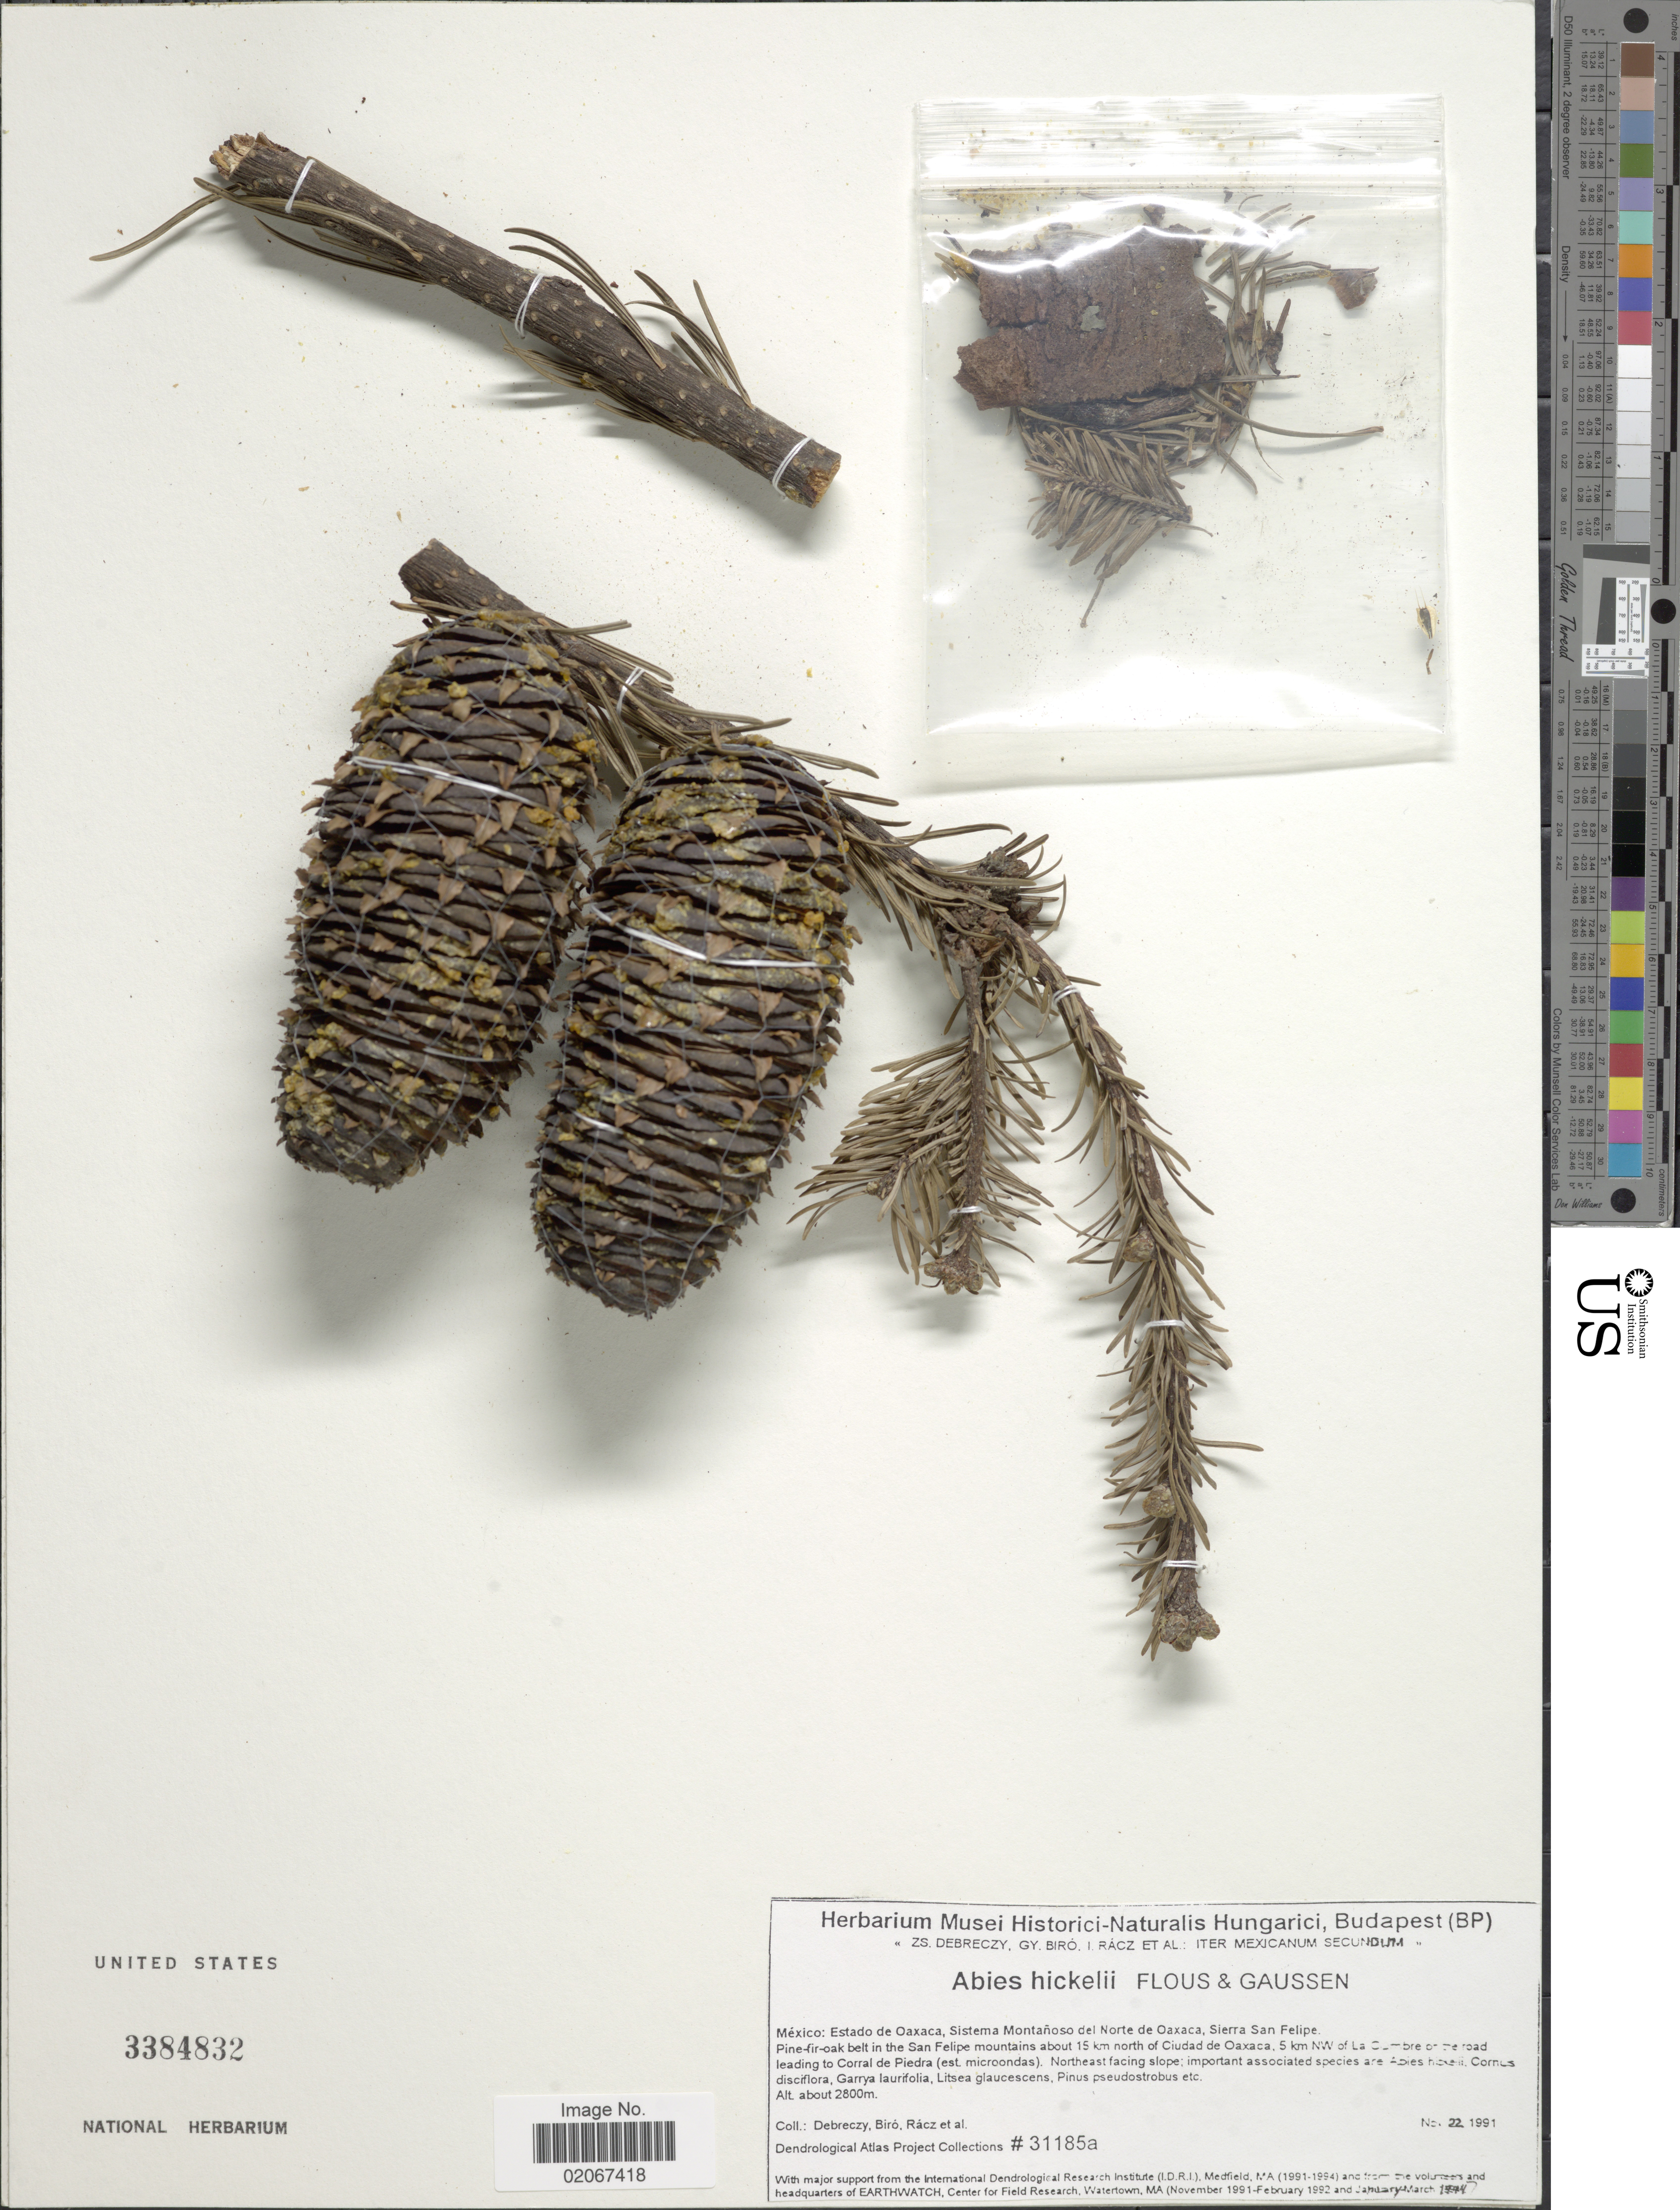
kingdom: Plantae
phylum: Tracheophyta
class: Pinopsida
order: Pinales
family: Pinaceae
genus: Abies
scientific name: Abies hickelii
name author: Flous & Gaussen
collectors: Debreczy, Biro, Rácz & et al.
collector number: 31185a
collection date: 1991-11-22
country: Mexico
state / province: Oaxaca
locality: México: Estado de Oaxaca, Sistema Montañoso del Norte de Oaxaca, Sierra San Felipe.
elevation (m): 2800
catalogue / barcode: US 3384832